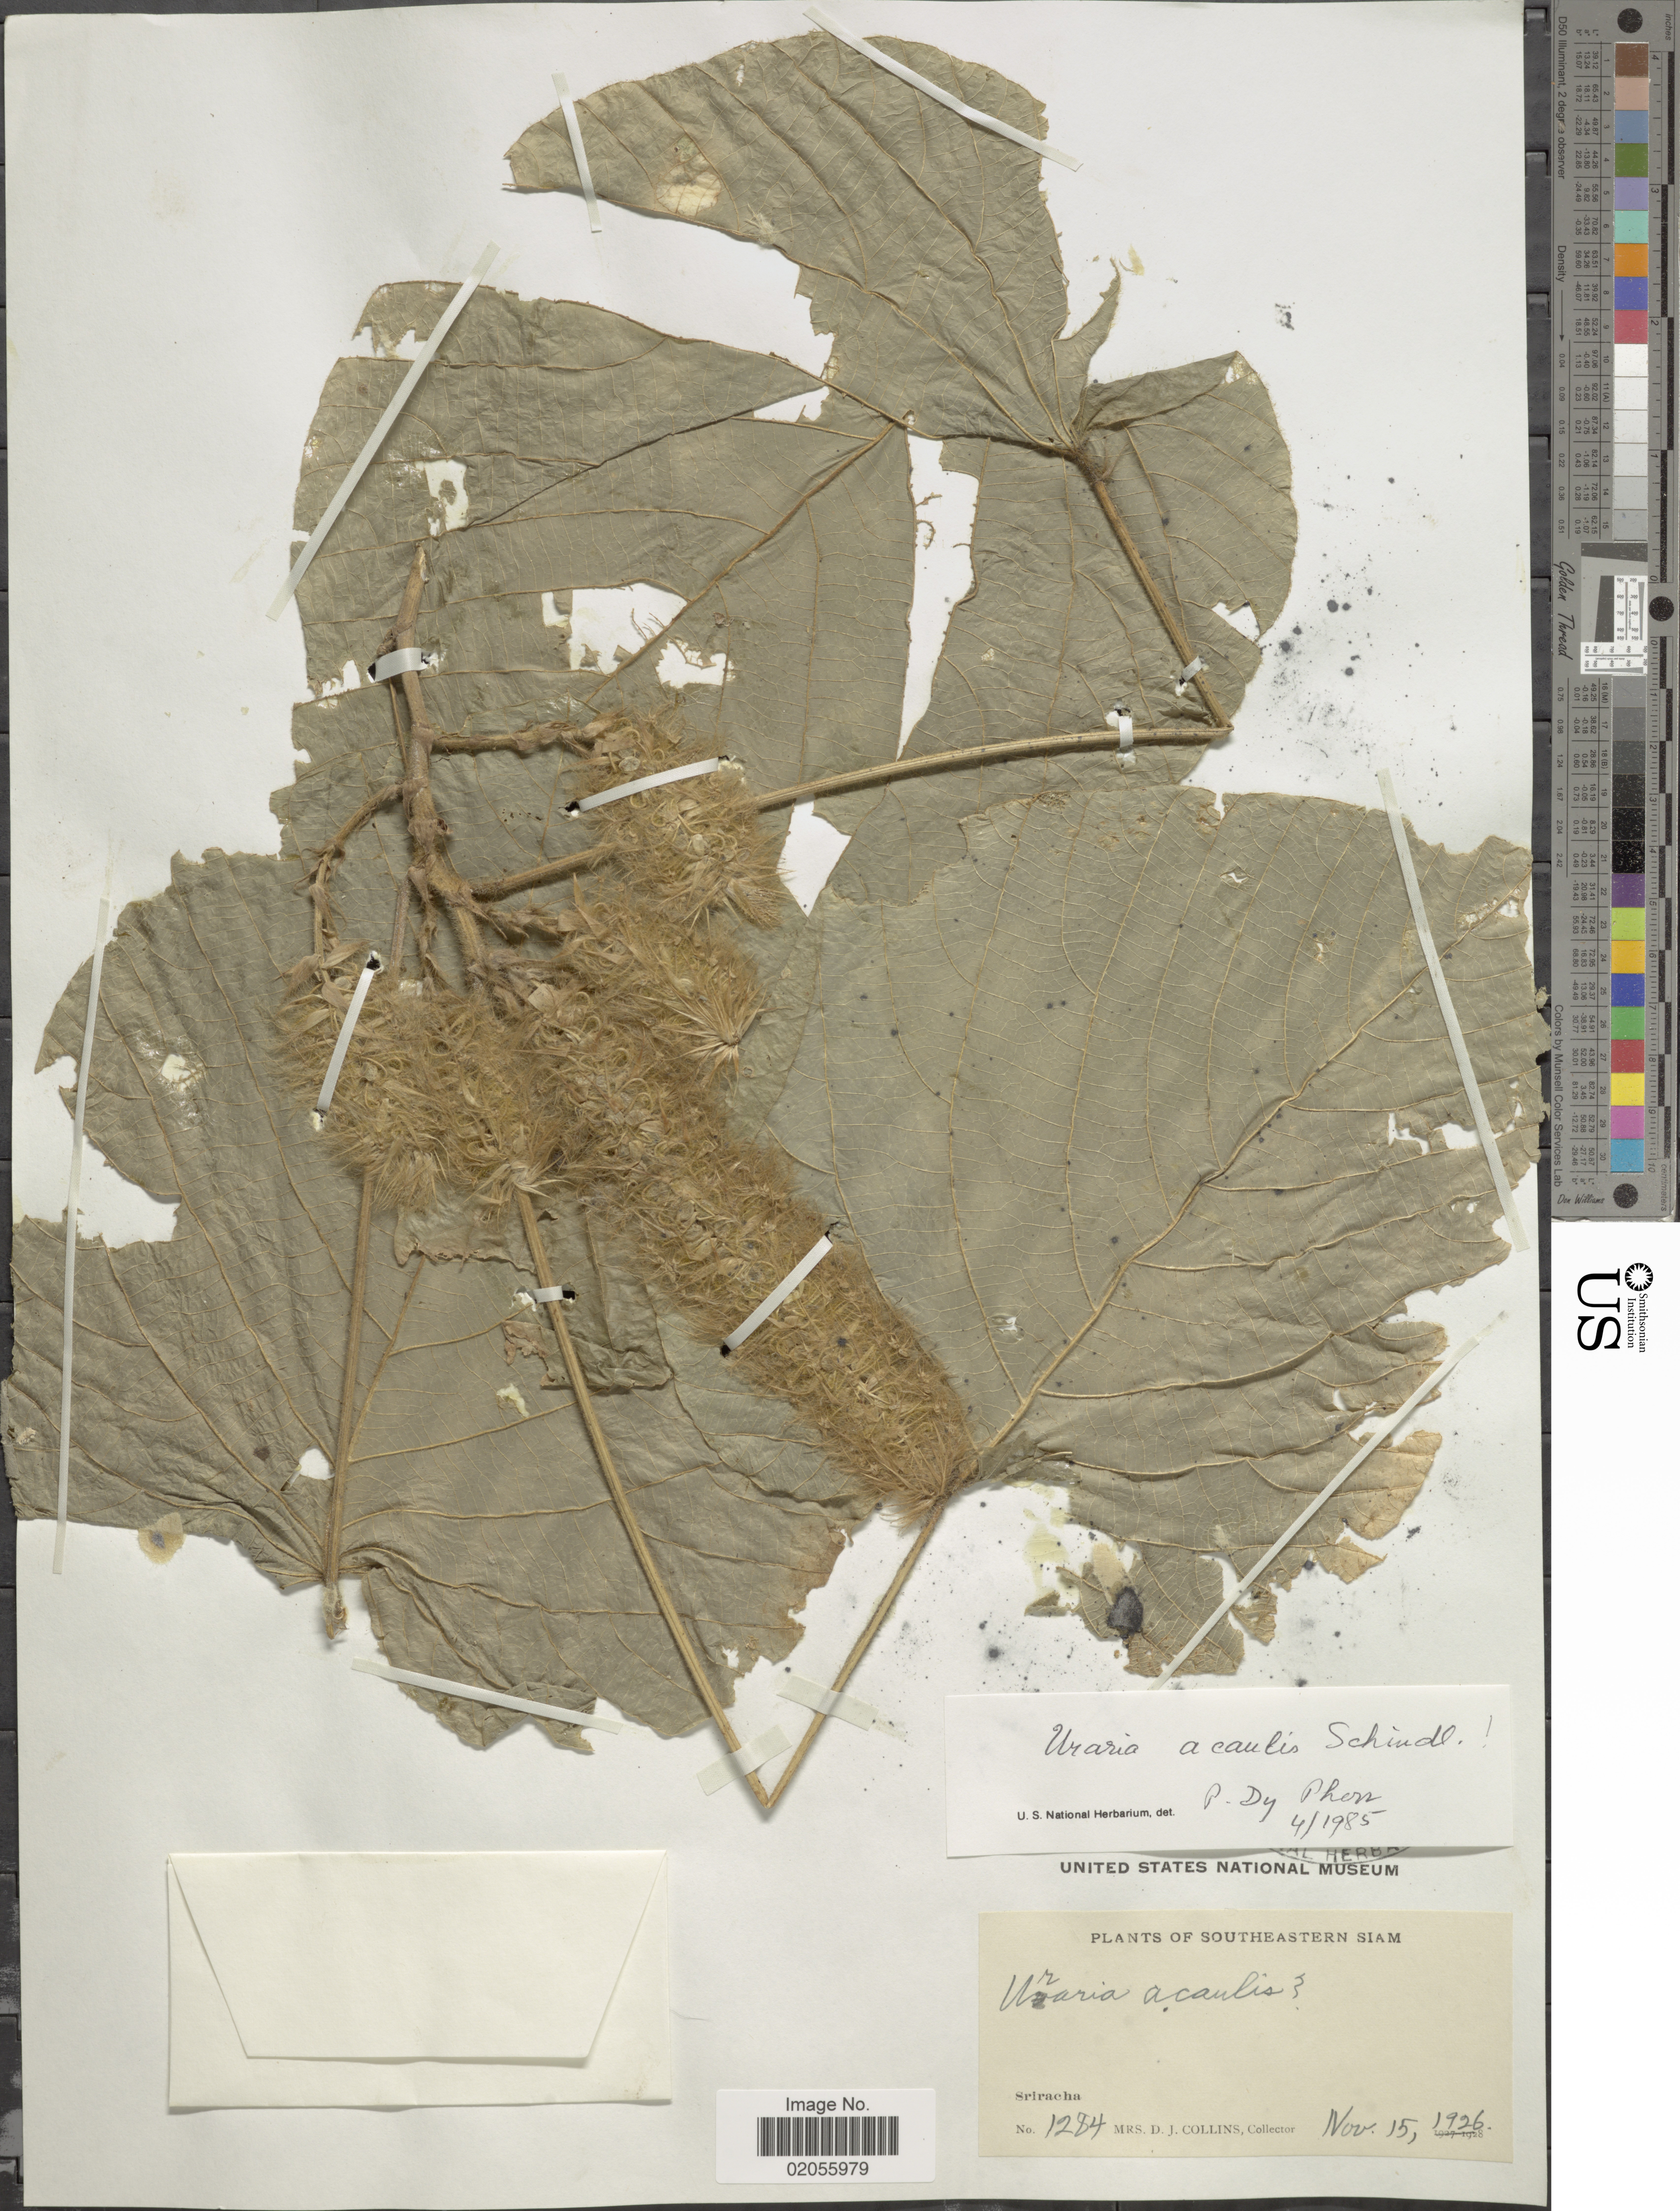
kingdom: Plantae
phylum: Tracheophyta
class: Magnoliopsida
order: Fabales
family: Fabaceae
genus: Uraria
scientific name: Uraria acaulis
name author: Schindl.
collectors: Mrs. D. J. Collins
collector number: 1284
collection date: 1926-11-15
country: Thailand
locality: Southeastern Sriracha